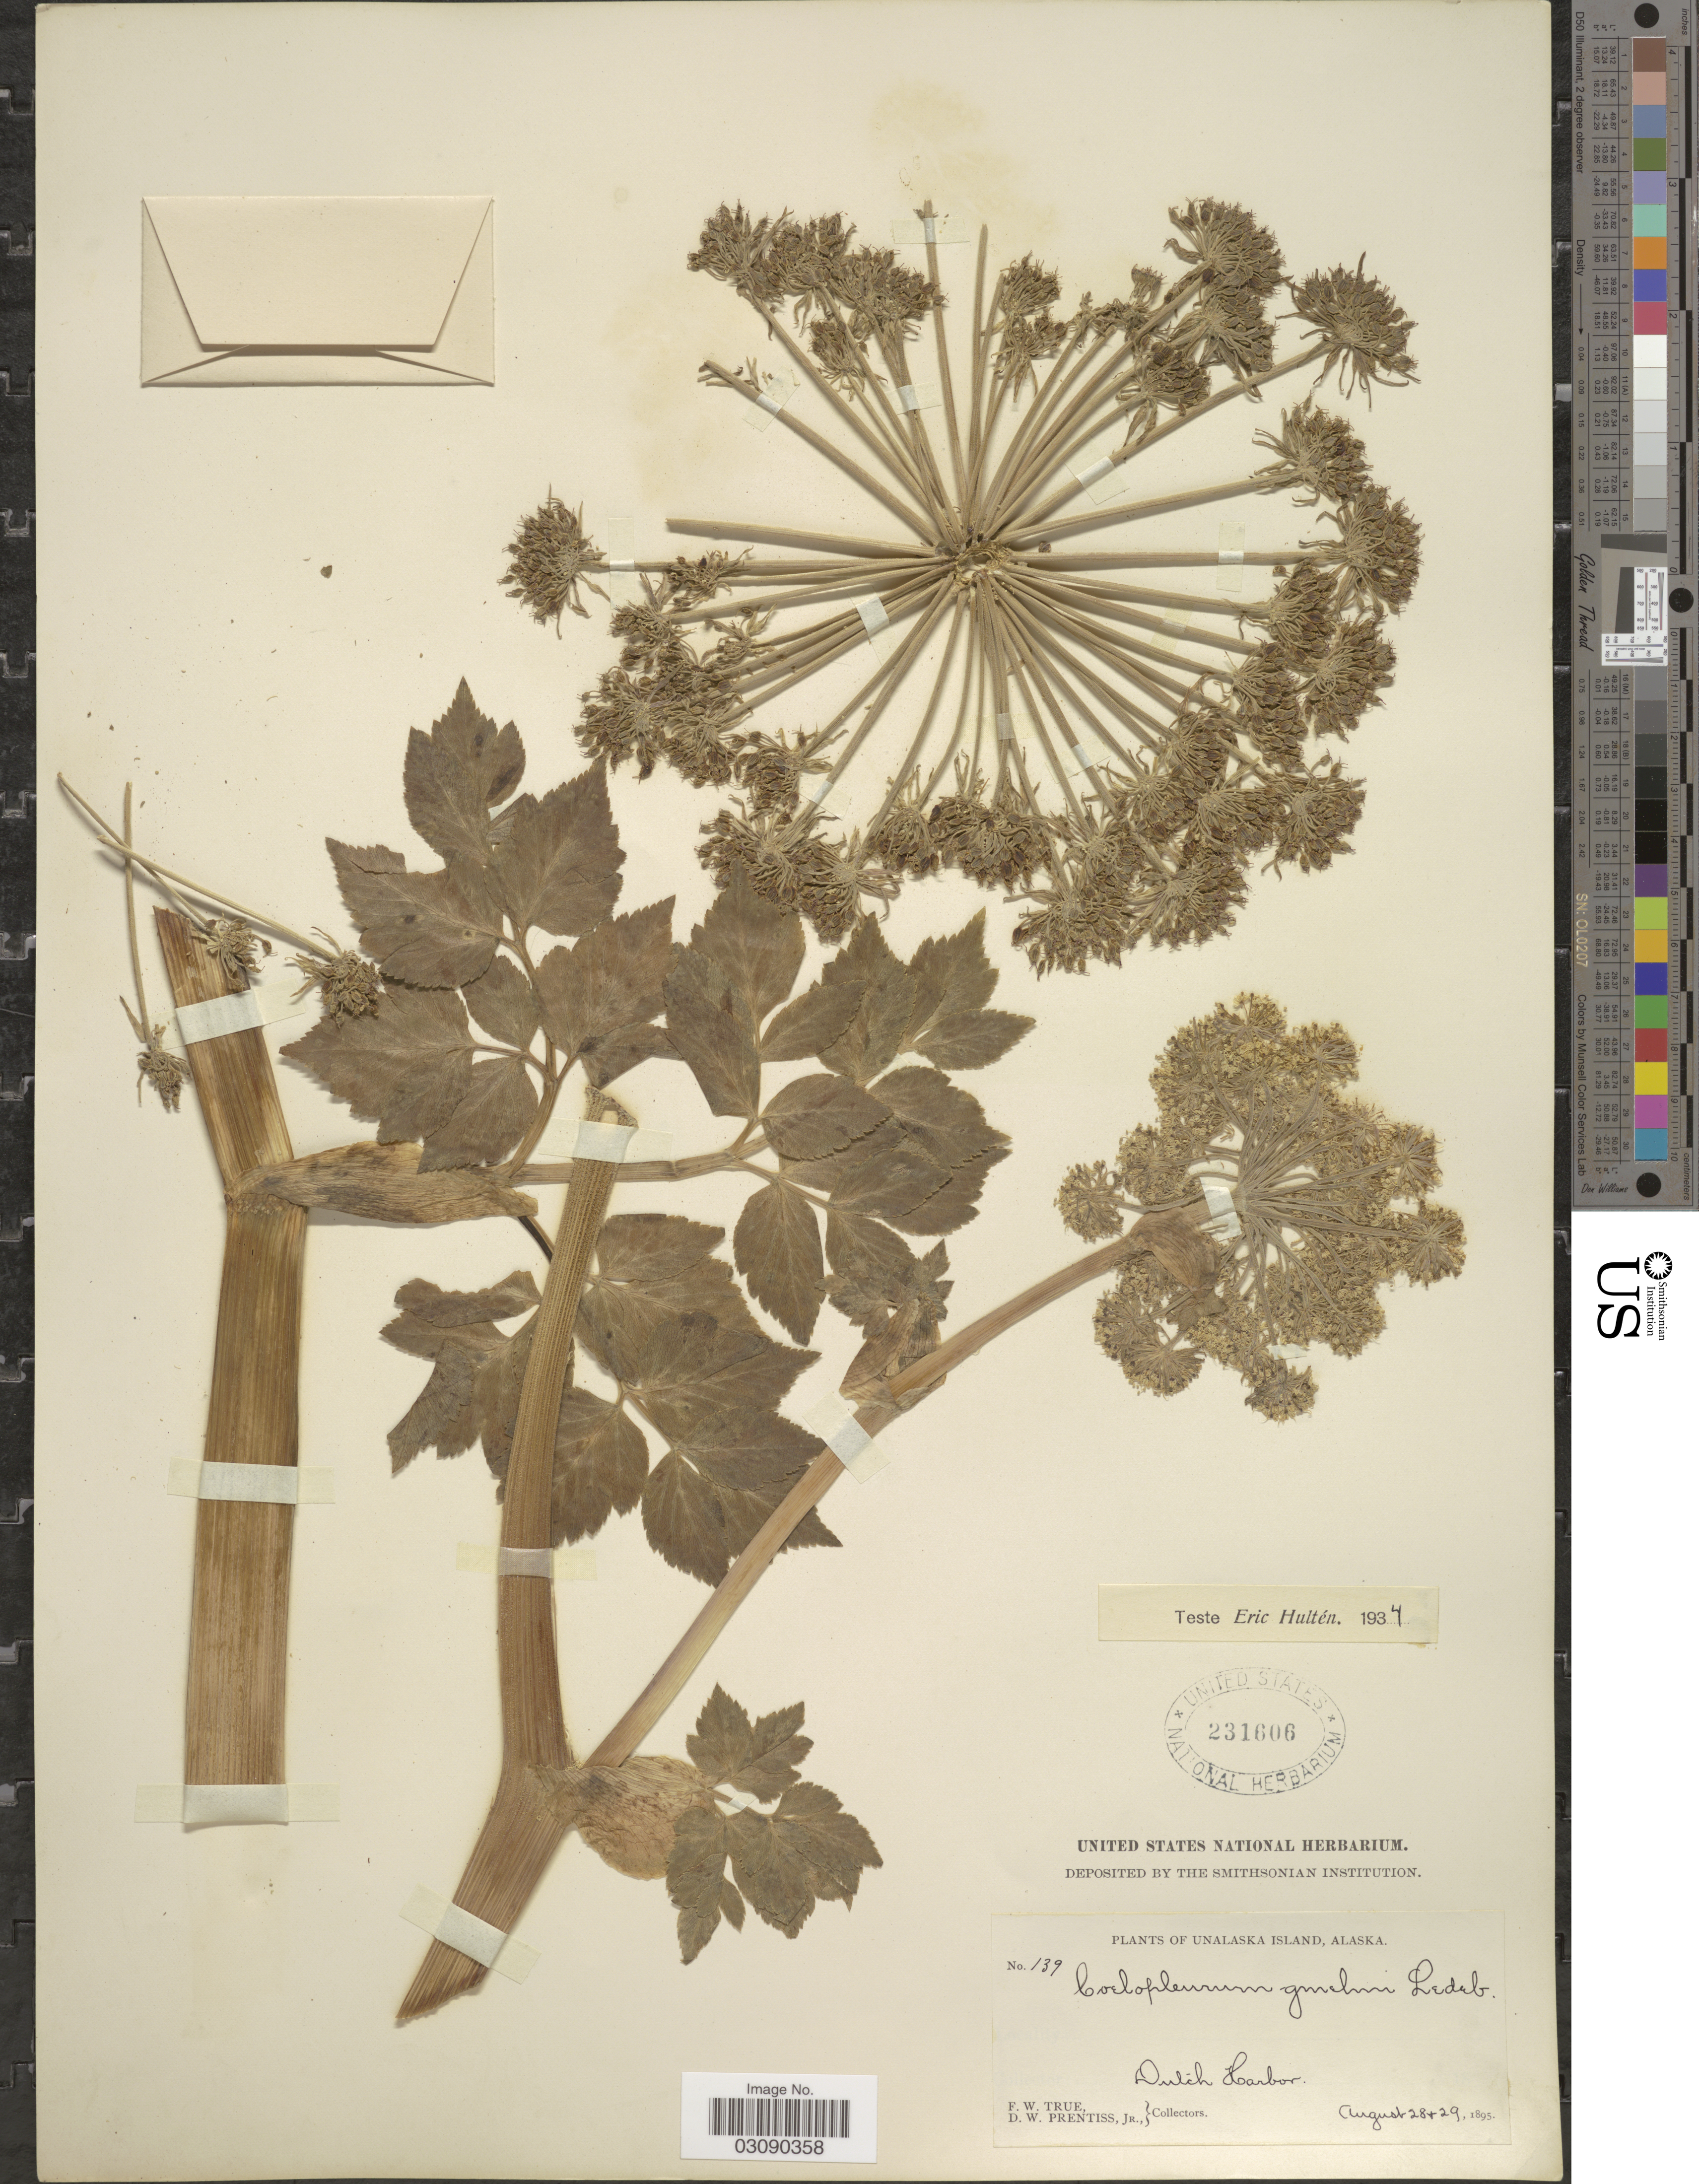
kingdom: Plantae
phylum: Tracheophyta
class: Magnoliopsida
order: Apiales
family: Apiaceae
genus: Angelica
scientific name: Angelica lucida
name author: L.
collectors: F. True & D. Prentiss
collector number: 139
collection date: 1895-08-28/1895-08-29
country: United States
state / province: Alaska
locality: Unalaska Island, Dutch Harbor.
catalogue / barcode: US 231606